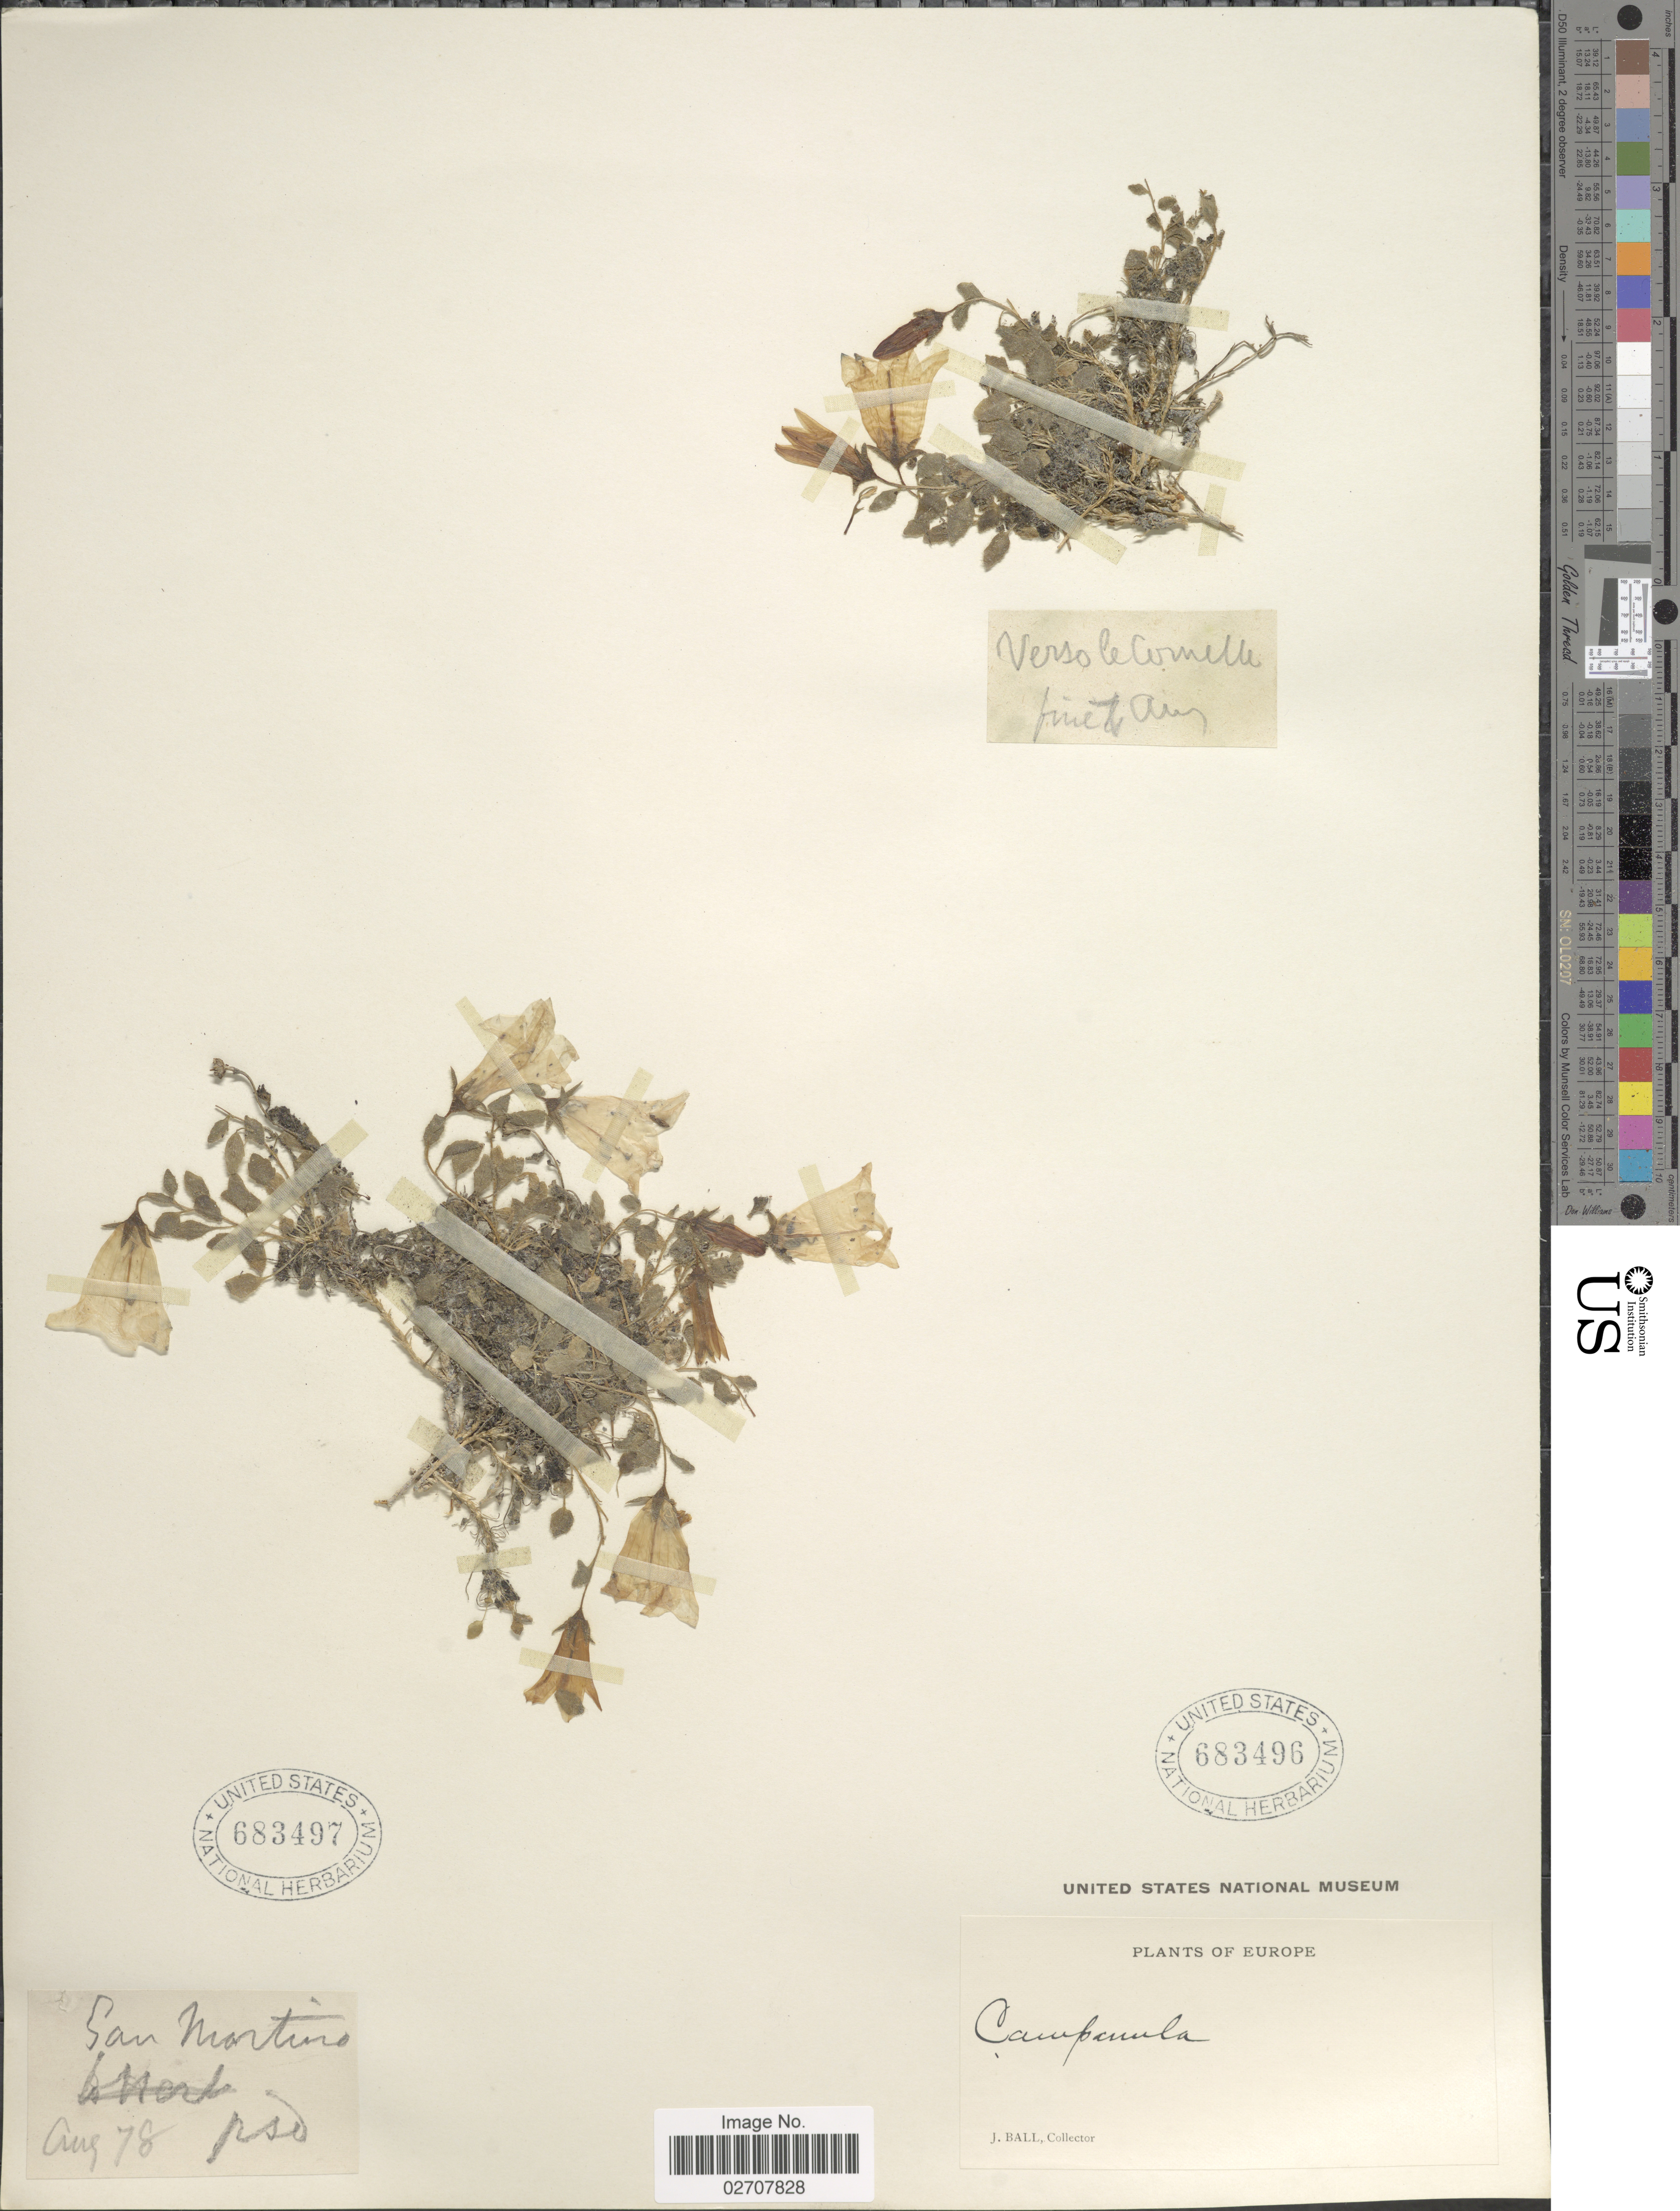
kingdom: Plantae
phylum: Tracheophyta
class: Magnoliopsida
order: Asterales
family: Campanulaceae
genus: Campanula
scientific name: Campanula morettiana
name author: Rchb.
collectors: J. Ball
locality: Europe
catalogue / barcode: US 683496